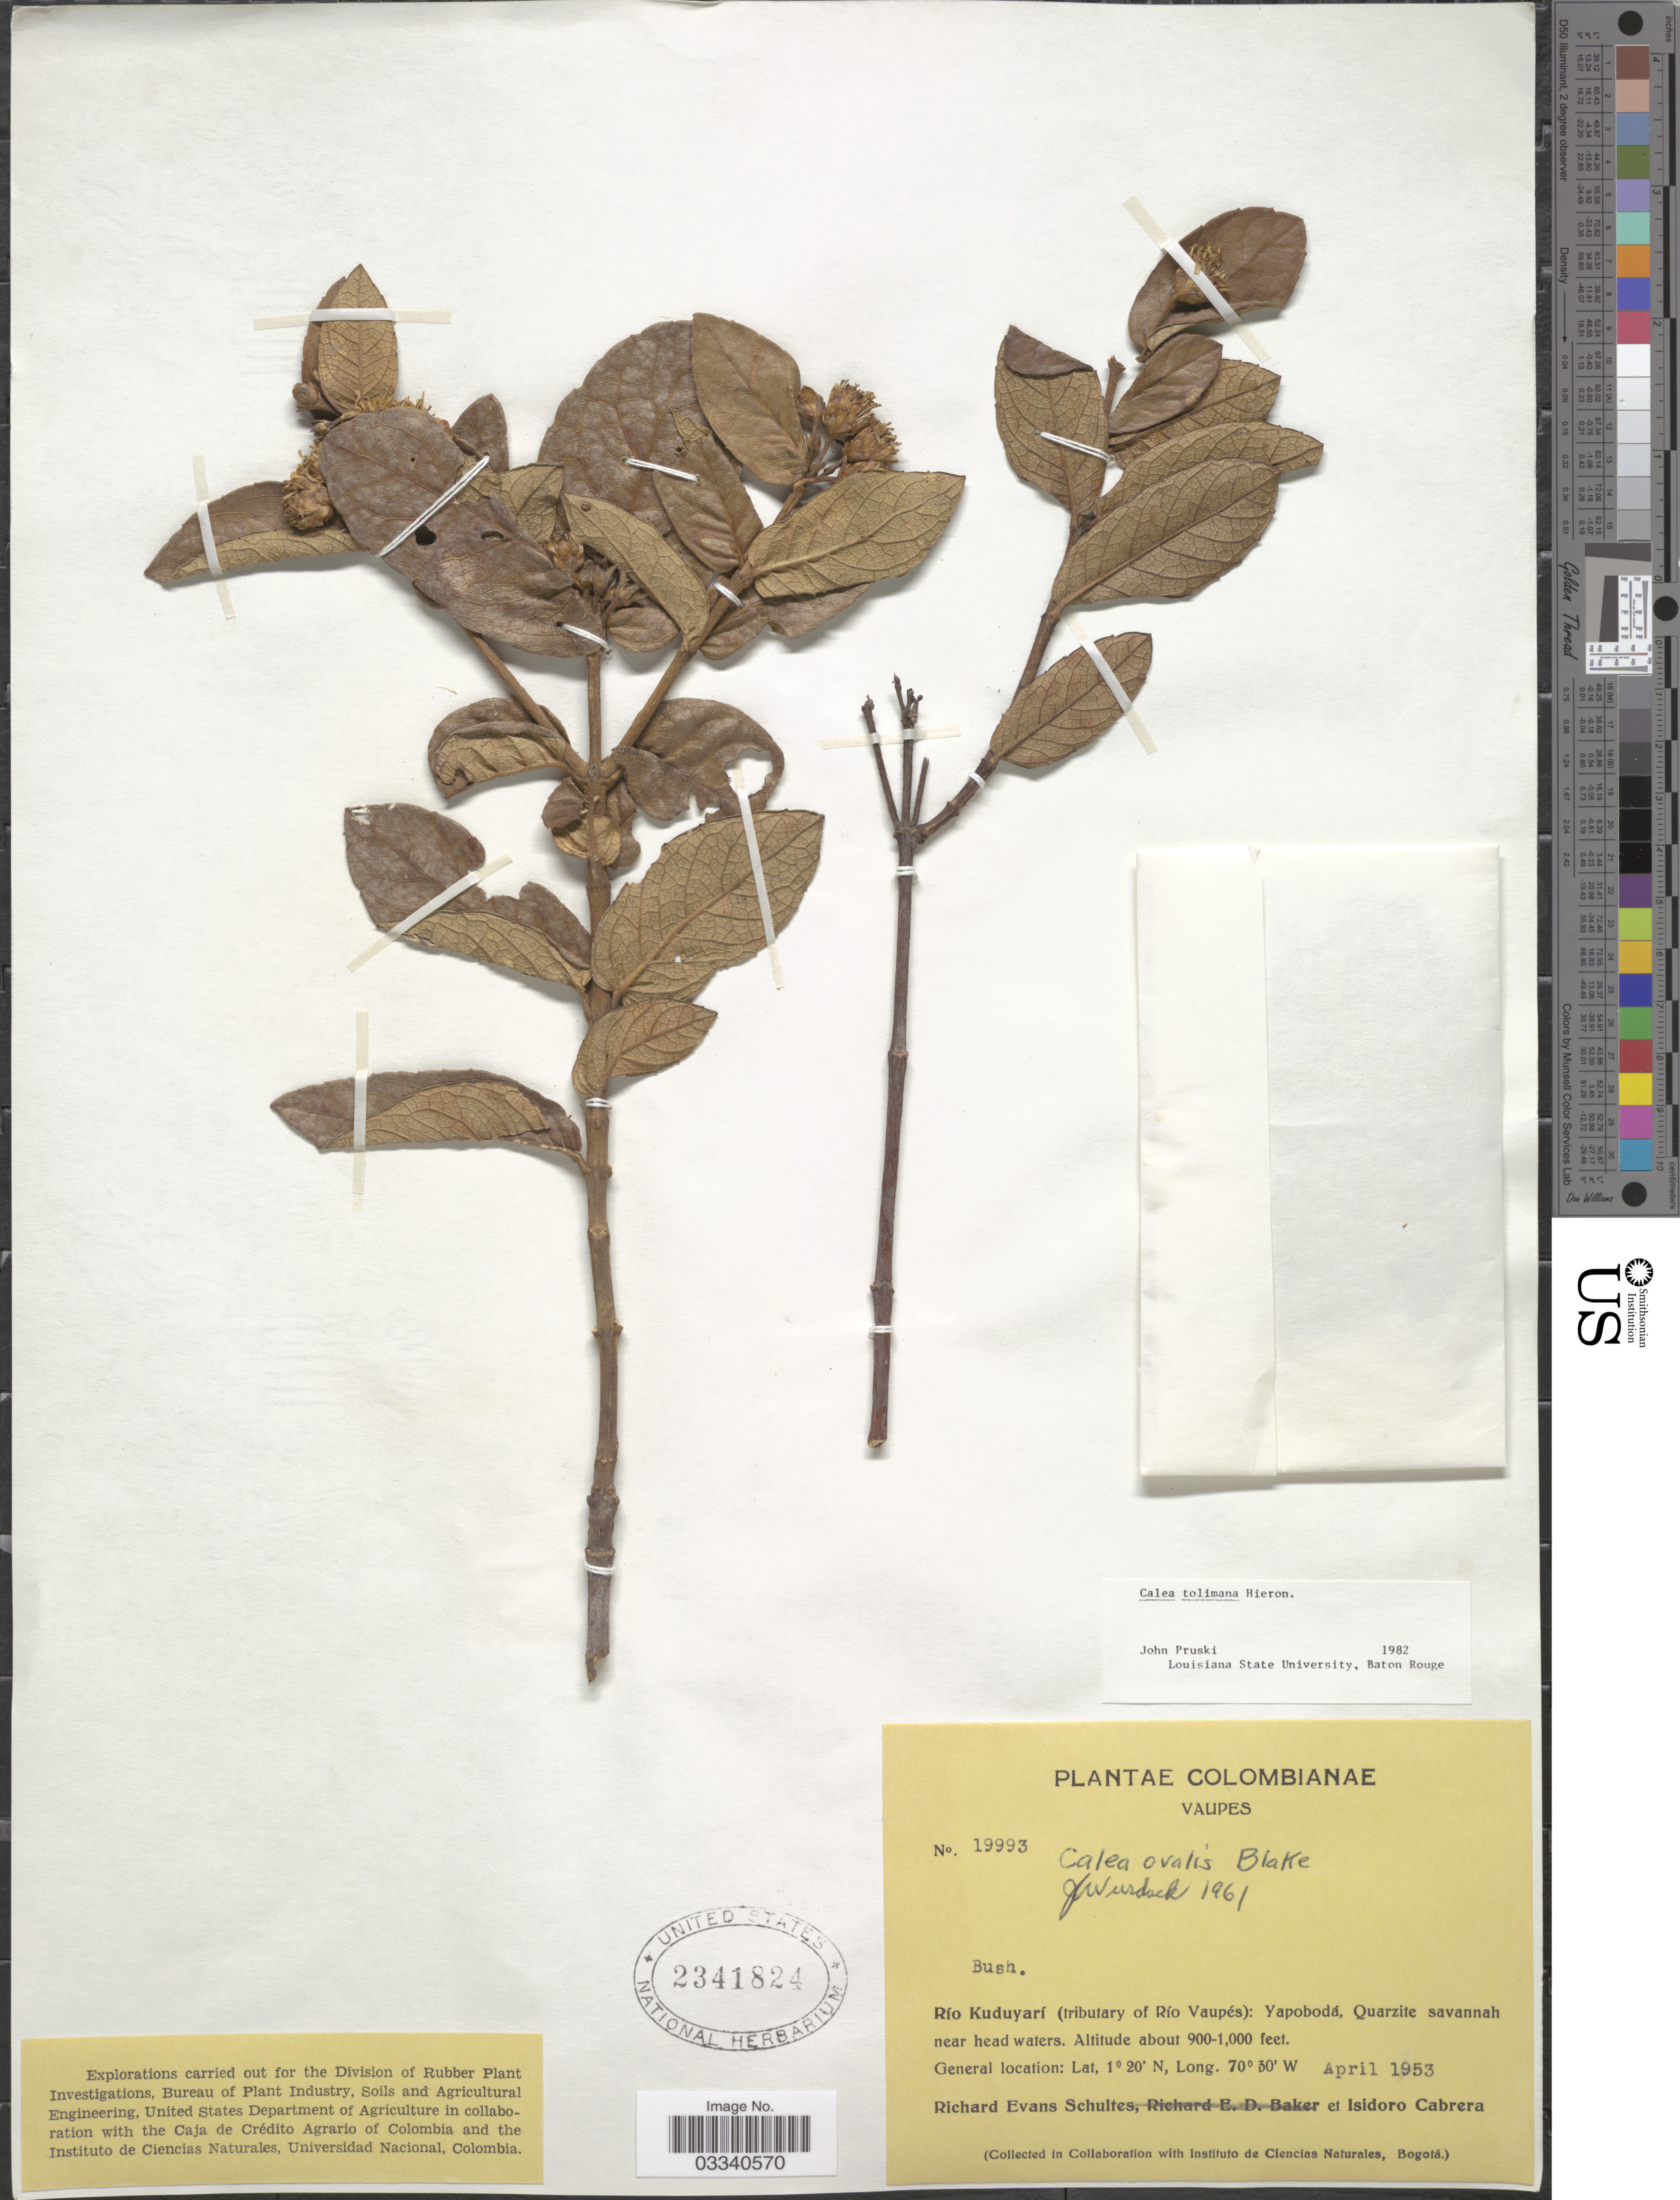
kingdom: Plantae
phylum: Tracheophyta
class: Magnoliopsida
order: Asterales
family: Asteraceae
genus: Calea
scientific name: Calea tolimana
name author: Hieron.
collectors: R. E. Schultes & I. Cabrera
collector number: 19993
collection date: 1953-04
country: Colombia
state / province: Vaupés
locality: Río Kuduyarí (tributary of Río Vaupés): Yapobodá, Quartzite savannah, near head waters.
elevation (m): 274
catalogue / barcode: US 2341824